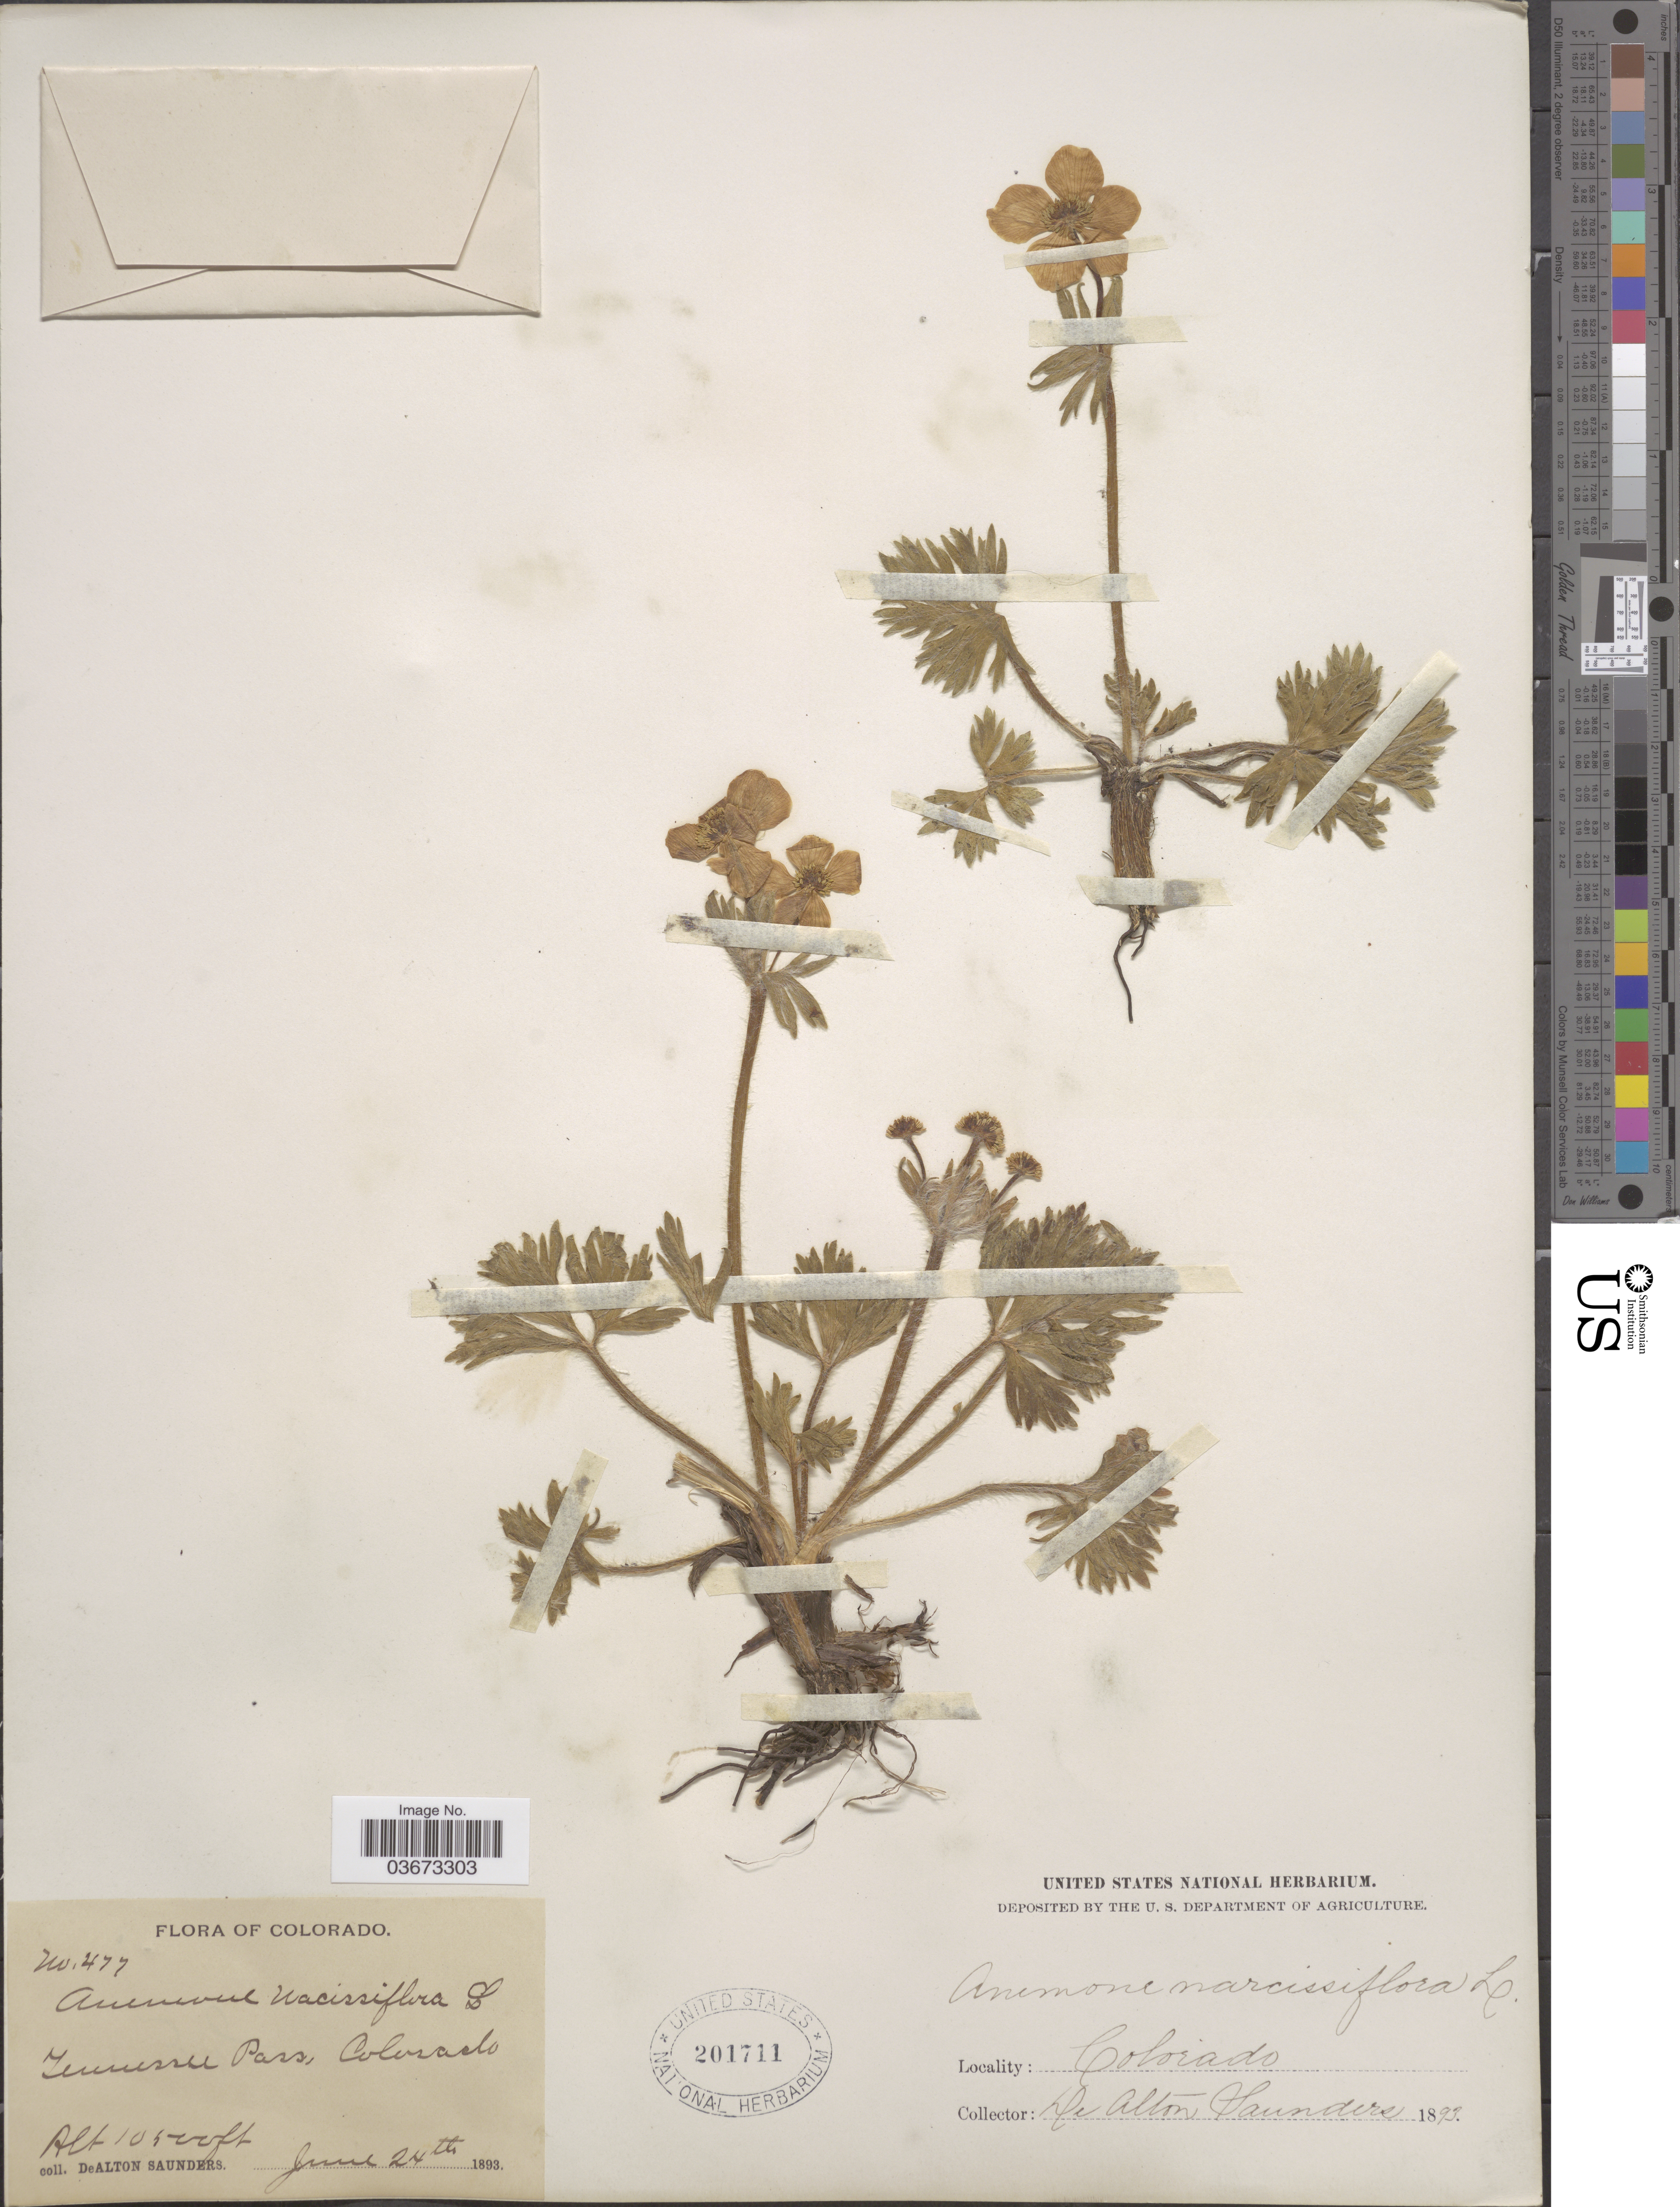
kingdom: Plantae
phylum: Tracheophyta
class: Magnoliopsida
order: Ranunculales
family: Ranunculaceae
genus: Anemone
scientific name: Anemone zephyra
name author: A. Nelson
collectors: D. A. Saunders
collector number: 477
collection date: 1893-06-24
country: United States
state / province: Colorado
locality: Tennessee Pass.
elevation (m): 3200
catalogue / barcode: US 201711